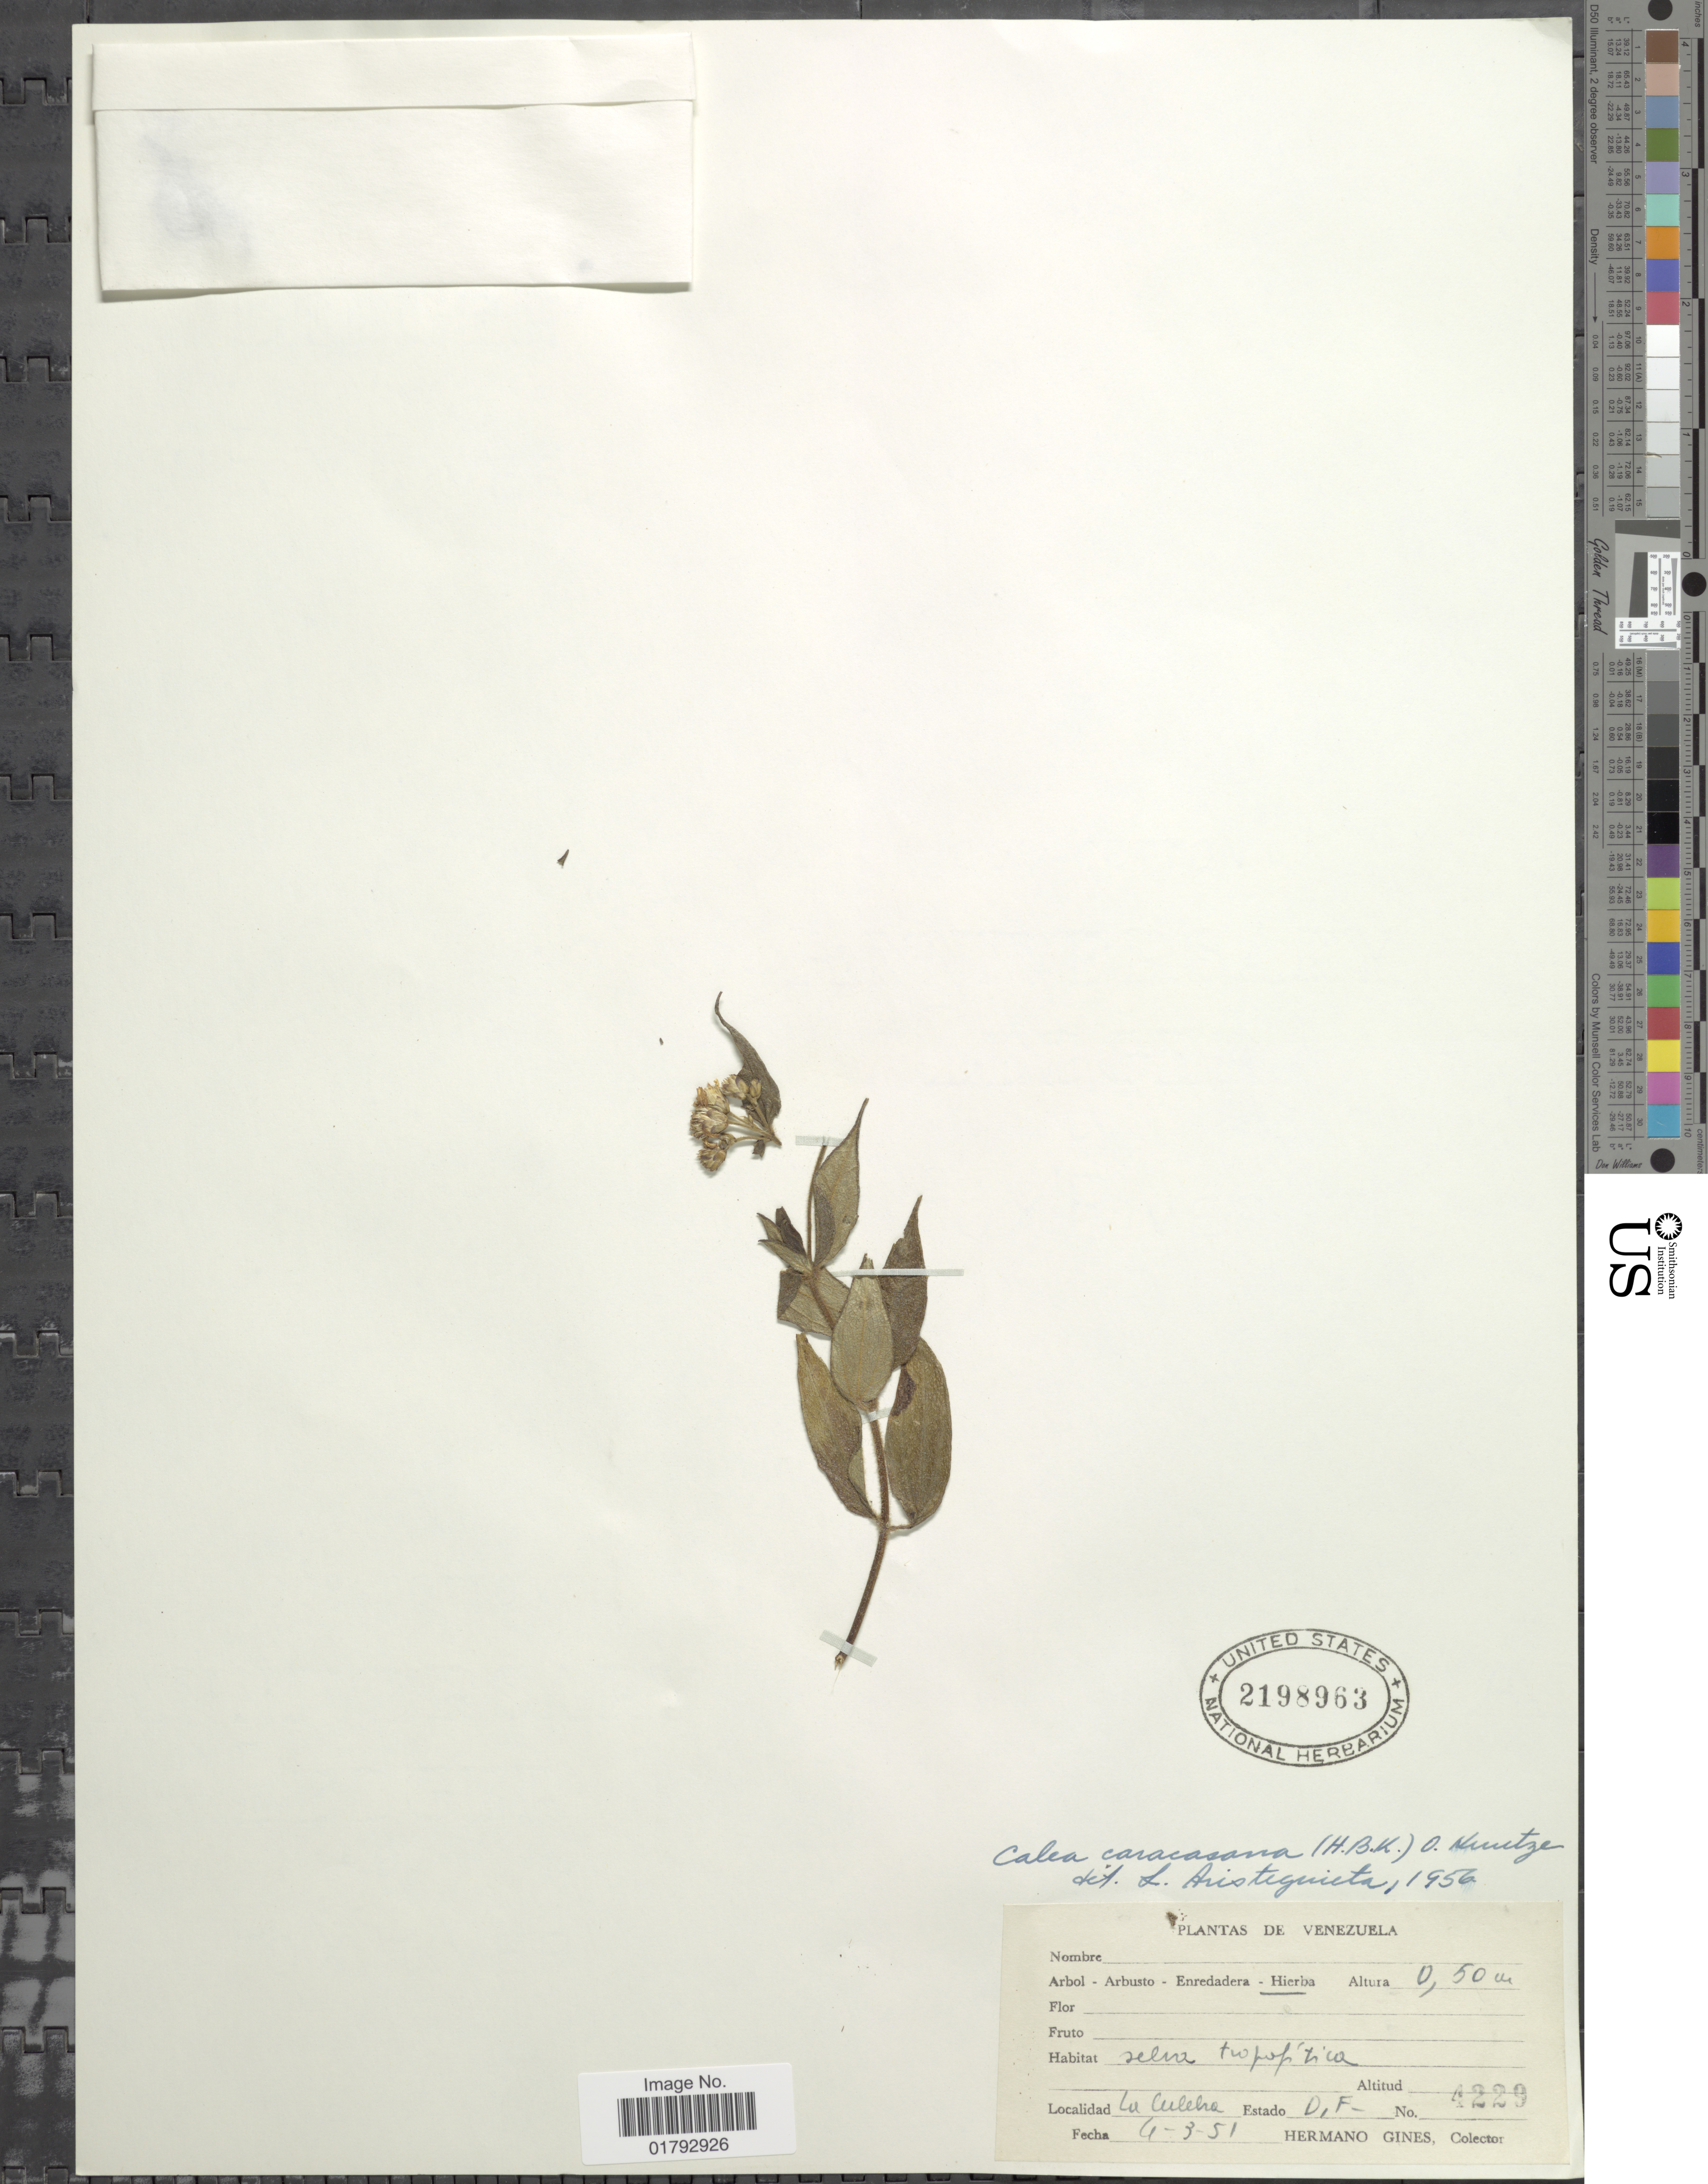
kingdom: Plantae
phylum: Tracheophyta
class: Magnoliopsida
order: Asterales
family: Asteraceae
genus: Alloispermum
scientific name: Alloispermum caracasanum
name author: (Kunth) H. Rob.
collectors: Bro. Gines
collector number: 4229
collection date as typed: Transcribed d/m/y: 4/3/51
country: Venezuela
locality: La Culebra Estado D. F.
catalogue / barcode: US 2198963